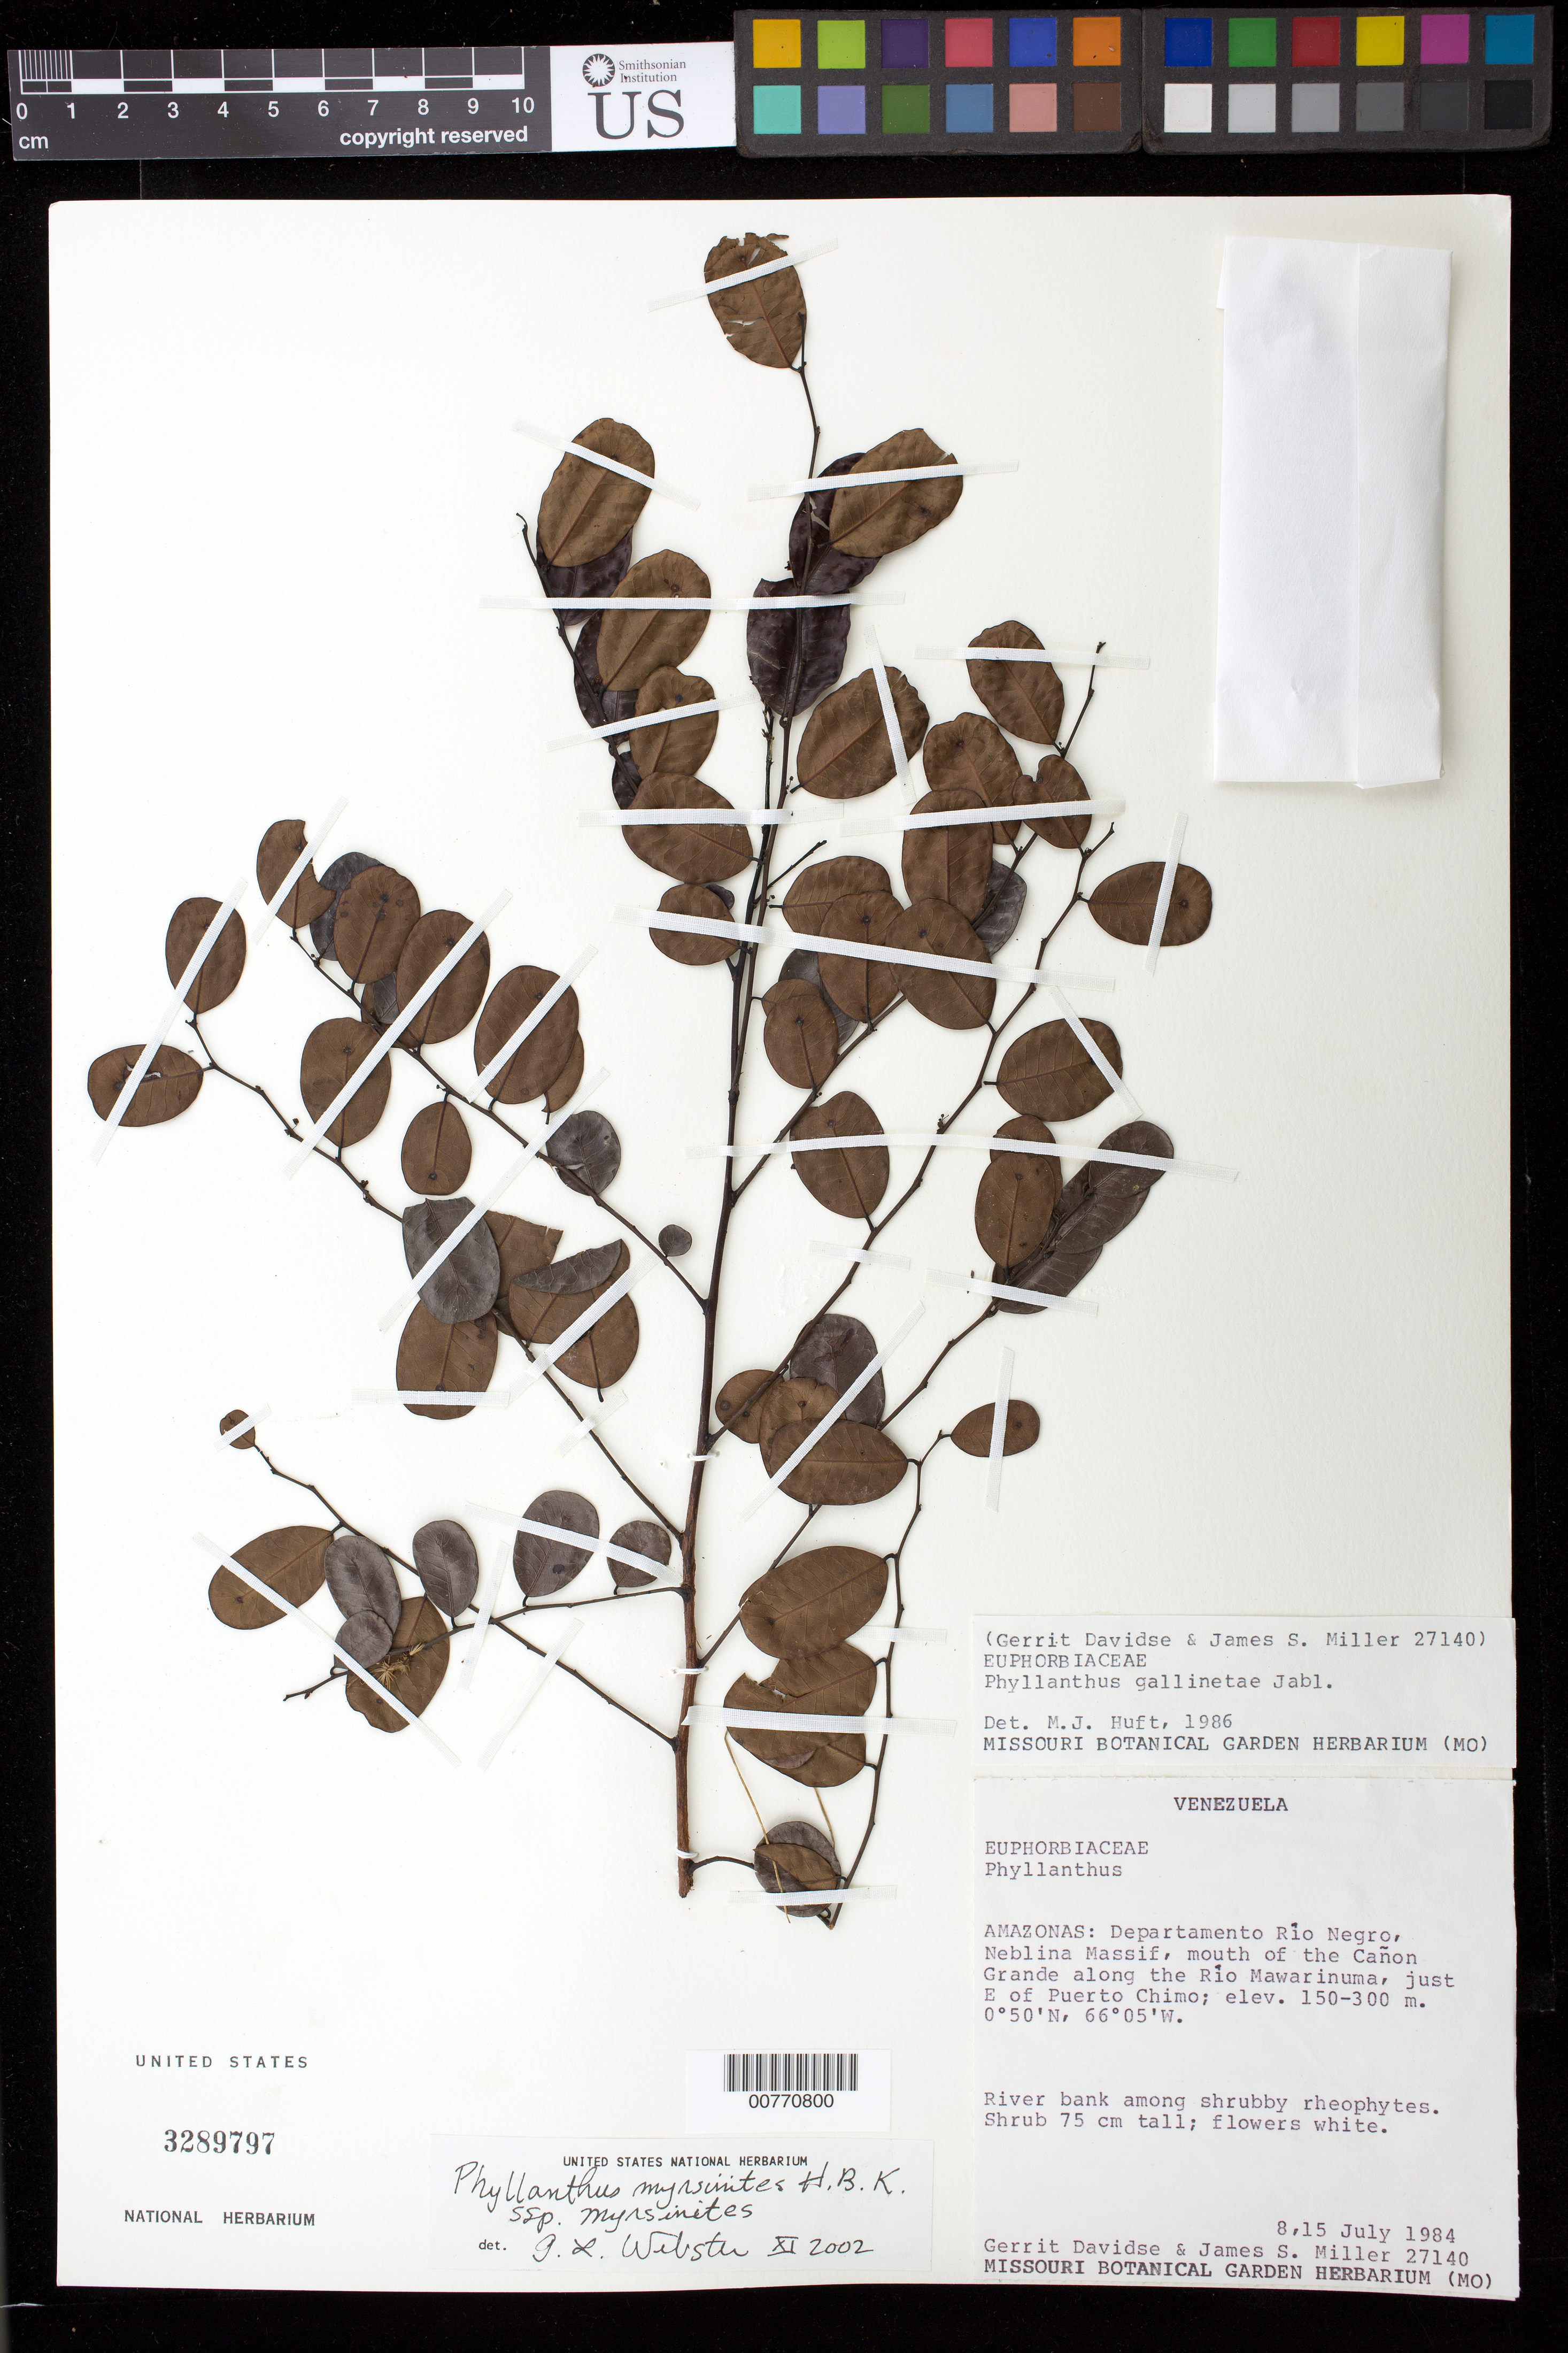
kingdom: Plantae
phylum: Tracheophyta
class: Magnoliopsida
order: Malpighiales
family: Phyllanthaceae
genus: Phyllanthus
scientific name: Phyllanthus myrsinites subsp. myrsinites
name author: Kunth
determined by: Webster, Grady L.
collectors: G. Davidse & J. S. Miller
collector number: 27140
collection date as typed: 8-Jul-84 to 15-Jul-84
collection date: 1984-07-08/1984-07-15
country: Venezuela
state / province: Amazonas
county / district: Río Negro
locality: Neblina Base Camp to mouth of Canyon Grande, along Río Mawarinuma, just E of Puerto Chimo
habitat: Riverbank among shrubby rheophutes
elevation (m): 150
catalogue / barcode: US 3289797